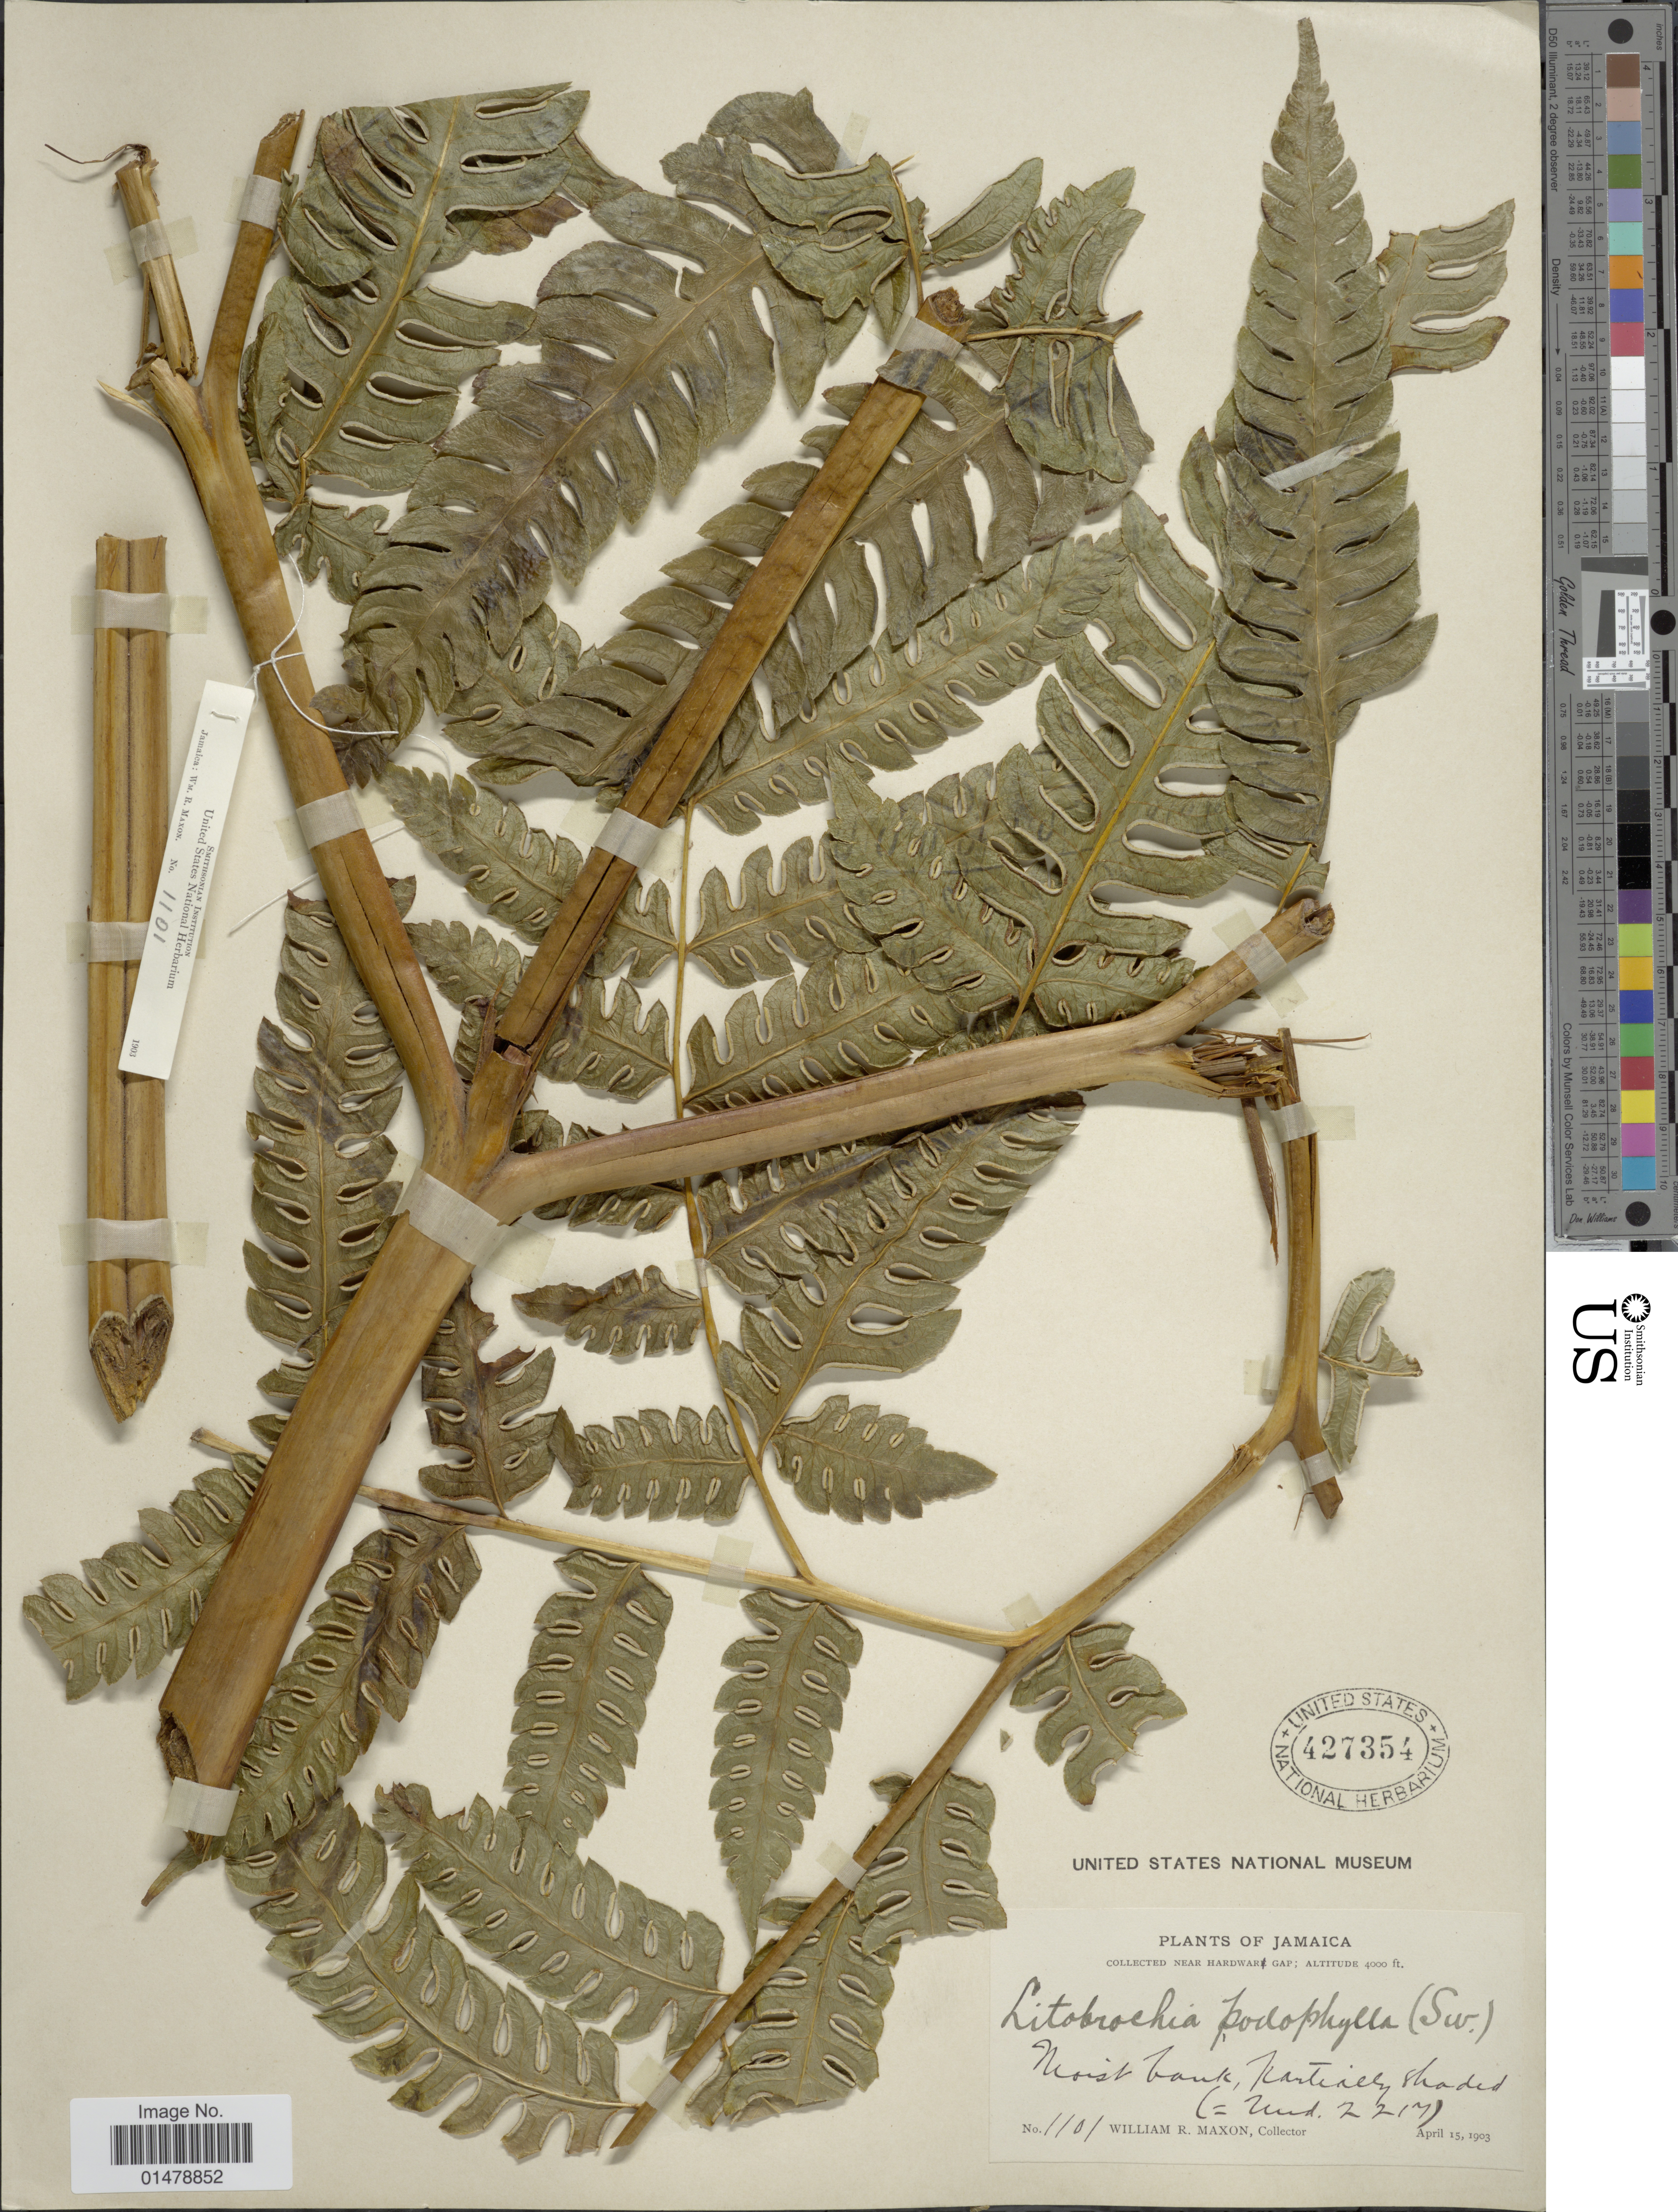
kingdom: Plantae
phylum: Tracheophyta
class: Polypodiopsida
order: Polypodiales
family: Pteridaceae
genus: Pteris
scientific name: Pteris podophylla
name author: Sw.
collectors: W. R. Maxon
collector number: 1101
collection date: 1903-04-15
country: Jamaica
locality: Near Hardwar Gap. Moist bank, partialy shaded.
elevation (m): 1219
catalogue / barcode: US 427354